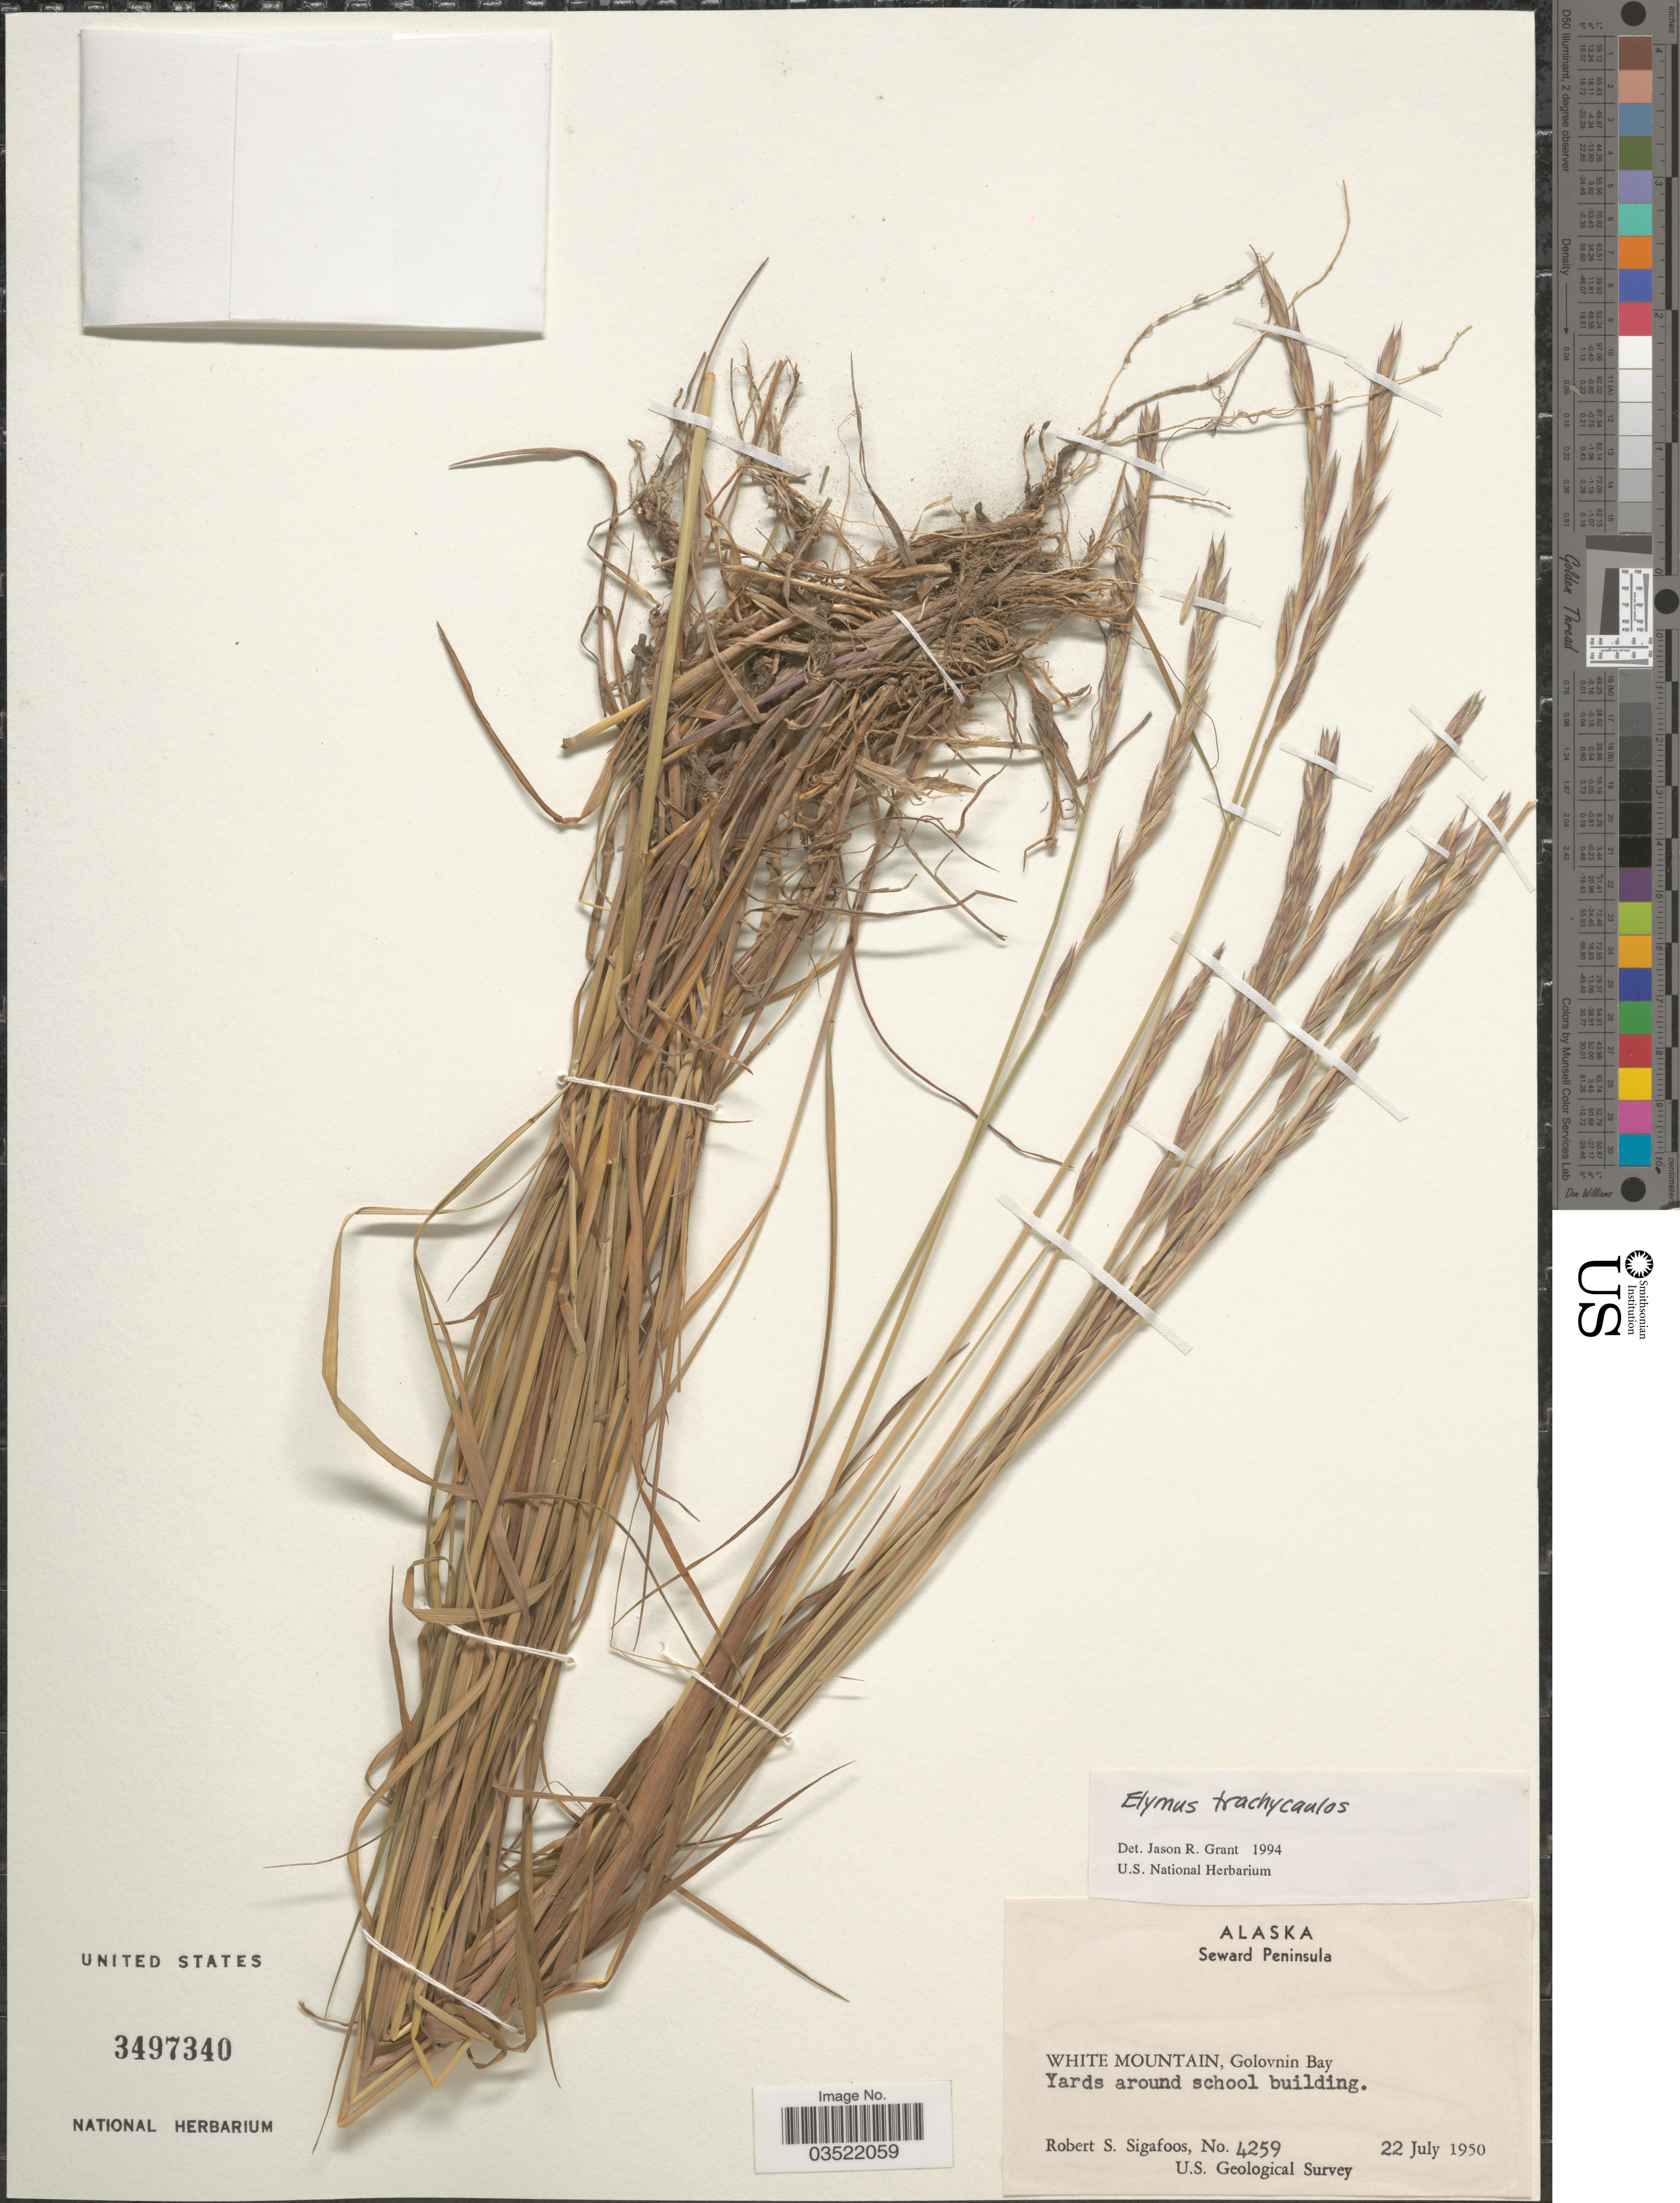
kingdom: Plantae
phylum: Tracheophyta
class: Liliopsida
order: Poales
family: Poaceae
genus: Elymus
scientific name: Elymus trachycaulus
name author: (Link) Gould ex Shinners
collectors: R. Sigafoos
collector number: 4259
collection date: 1950-07-22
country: United States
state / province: Alaska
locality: Seward Peninsula. White Mountain, Golovnin Bay. Yards around school building. U.S. Geological Survey.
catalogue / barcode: US 3497340